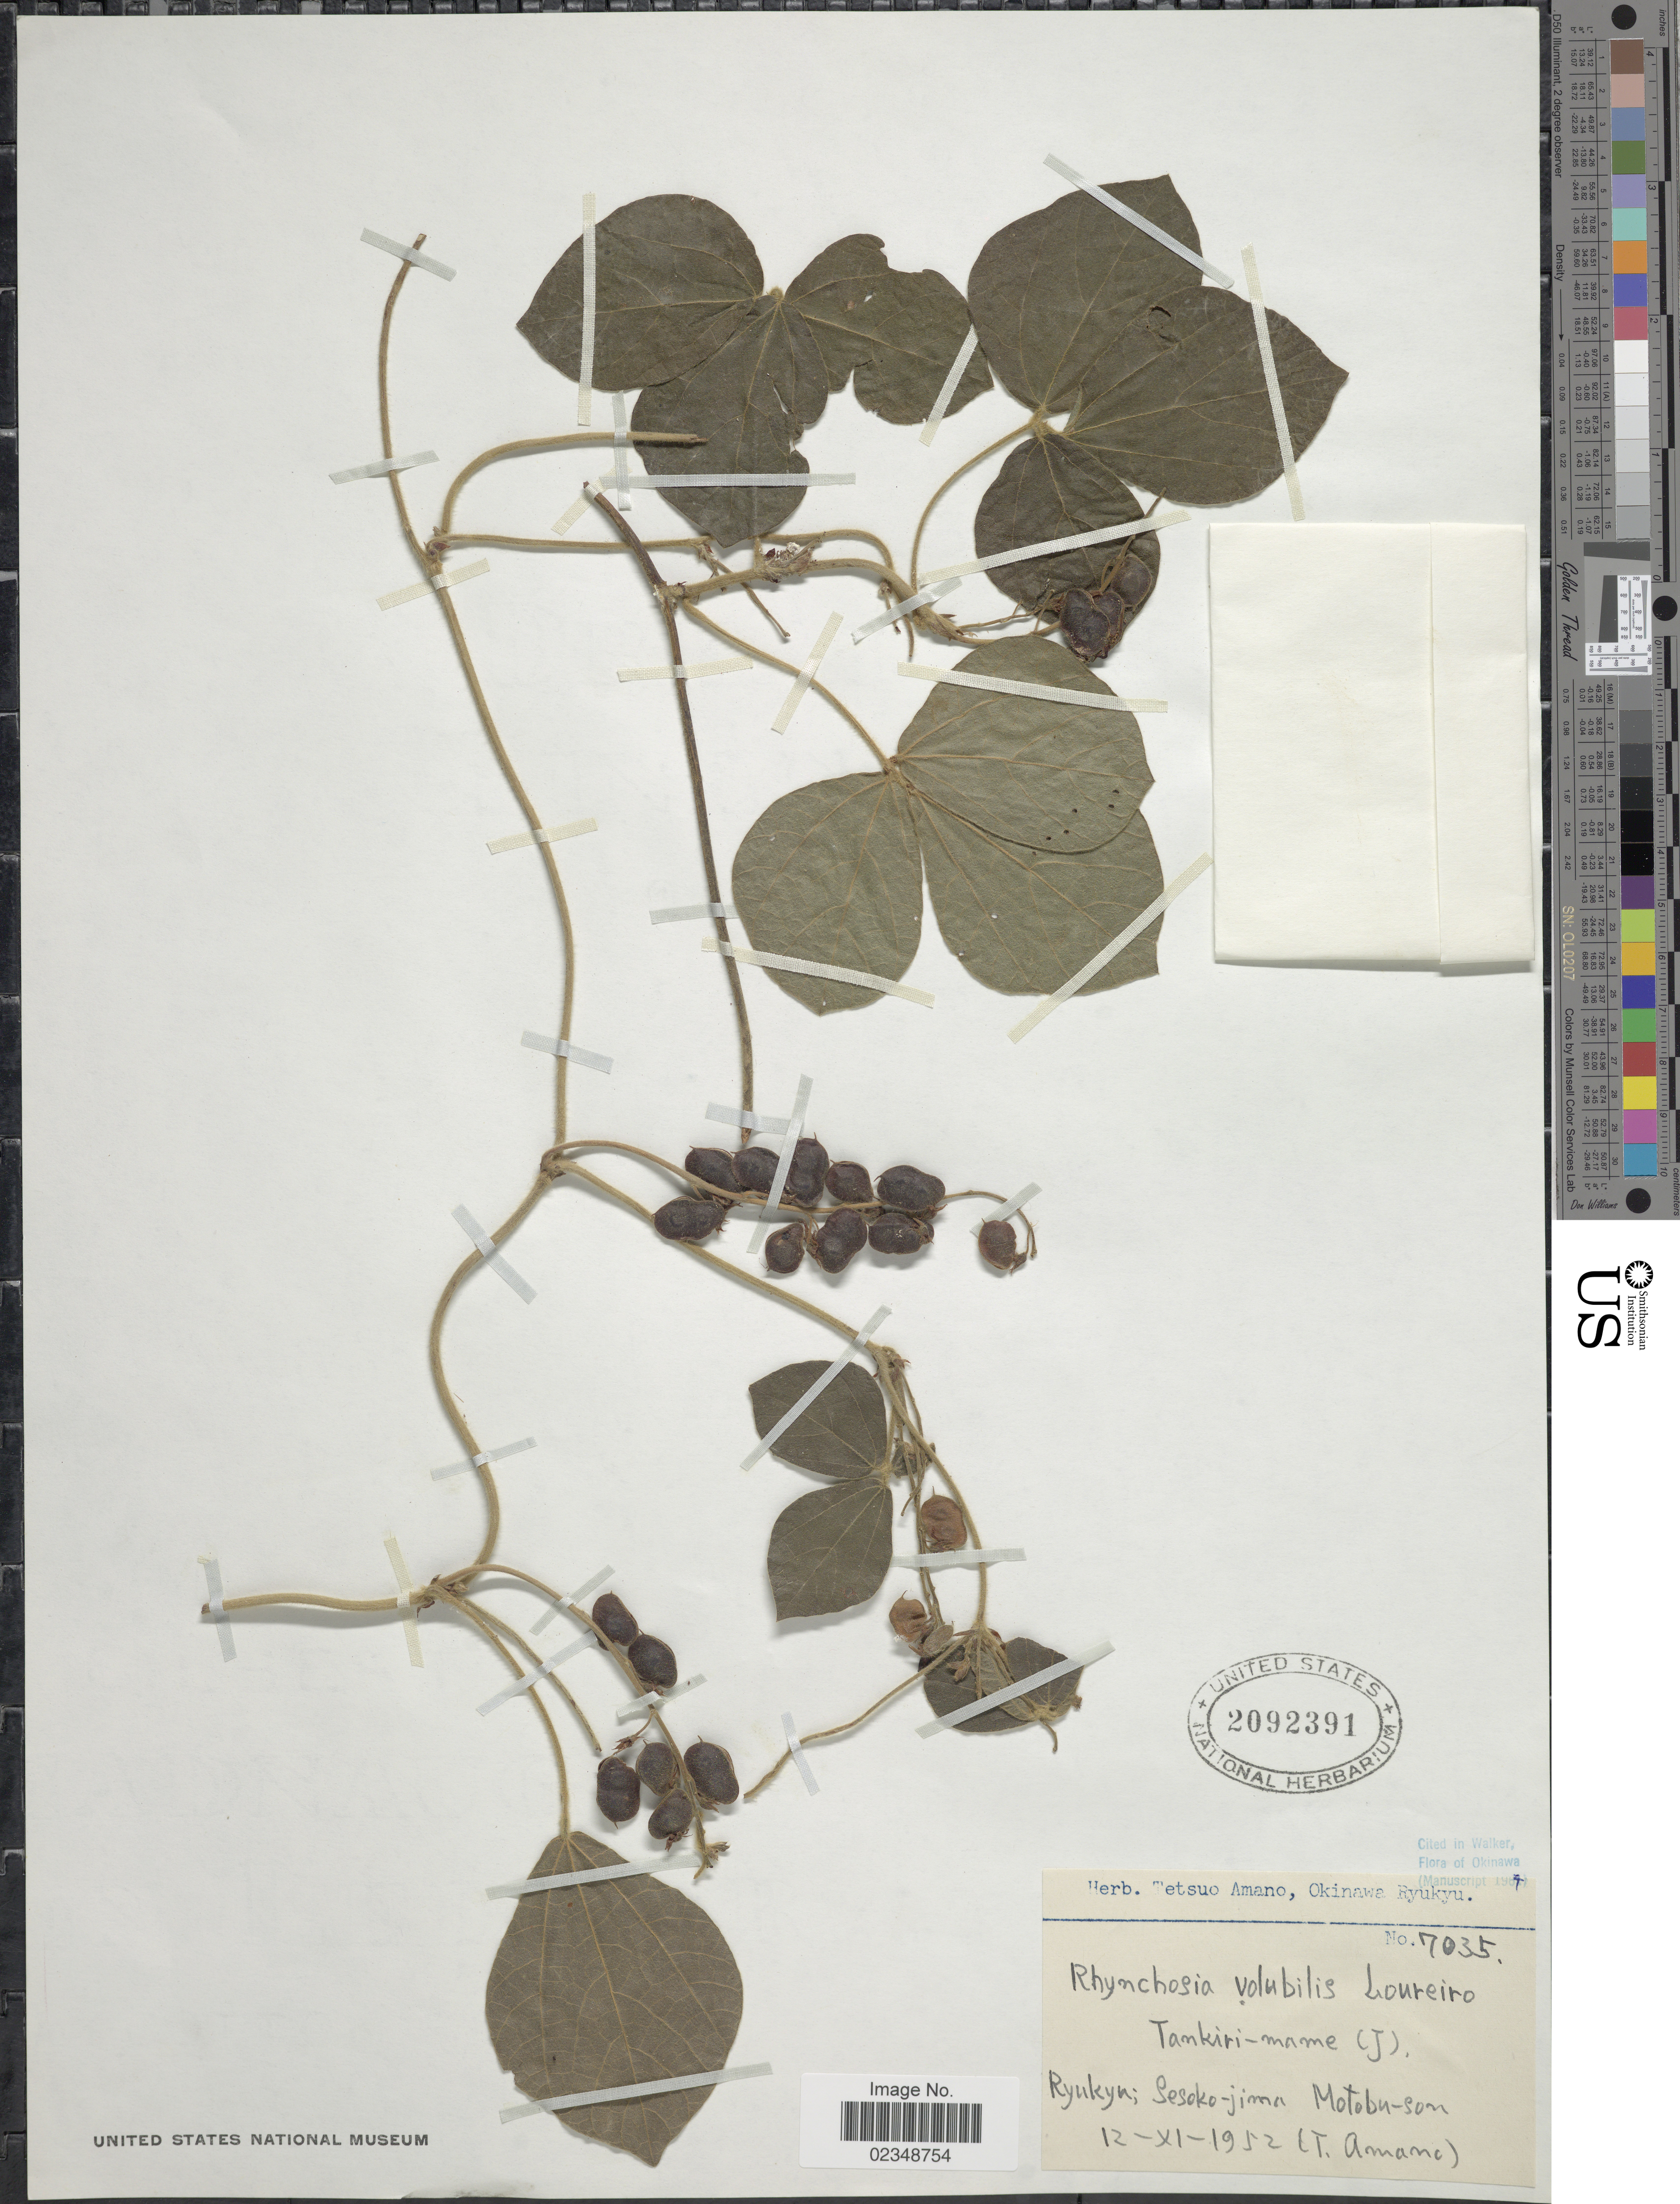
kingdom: Plantae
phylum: Tracheophyta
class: Magnoliopsida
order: Fabales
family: Fabaceae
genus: Rhynchosia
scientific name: Rhynchosia volubilis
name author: (Michx.) Wood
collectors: T. Amano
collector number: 7035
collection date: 1952-11-12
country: Japan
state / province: Okinawa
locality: Ryukyu: Sesoko-jima, Motobu-son.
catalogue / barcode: US 2092391